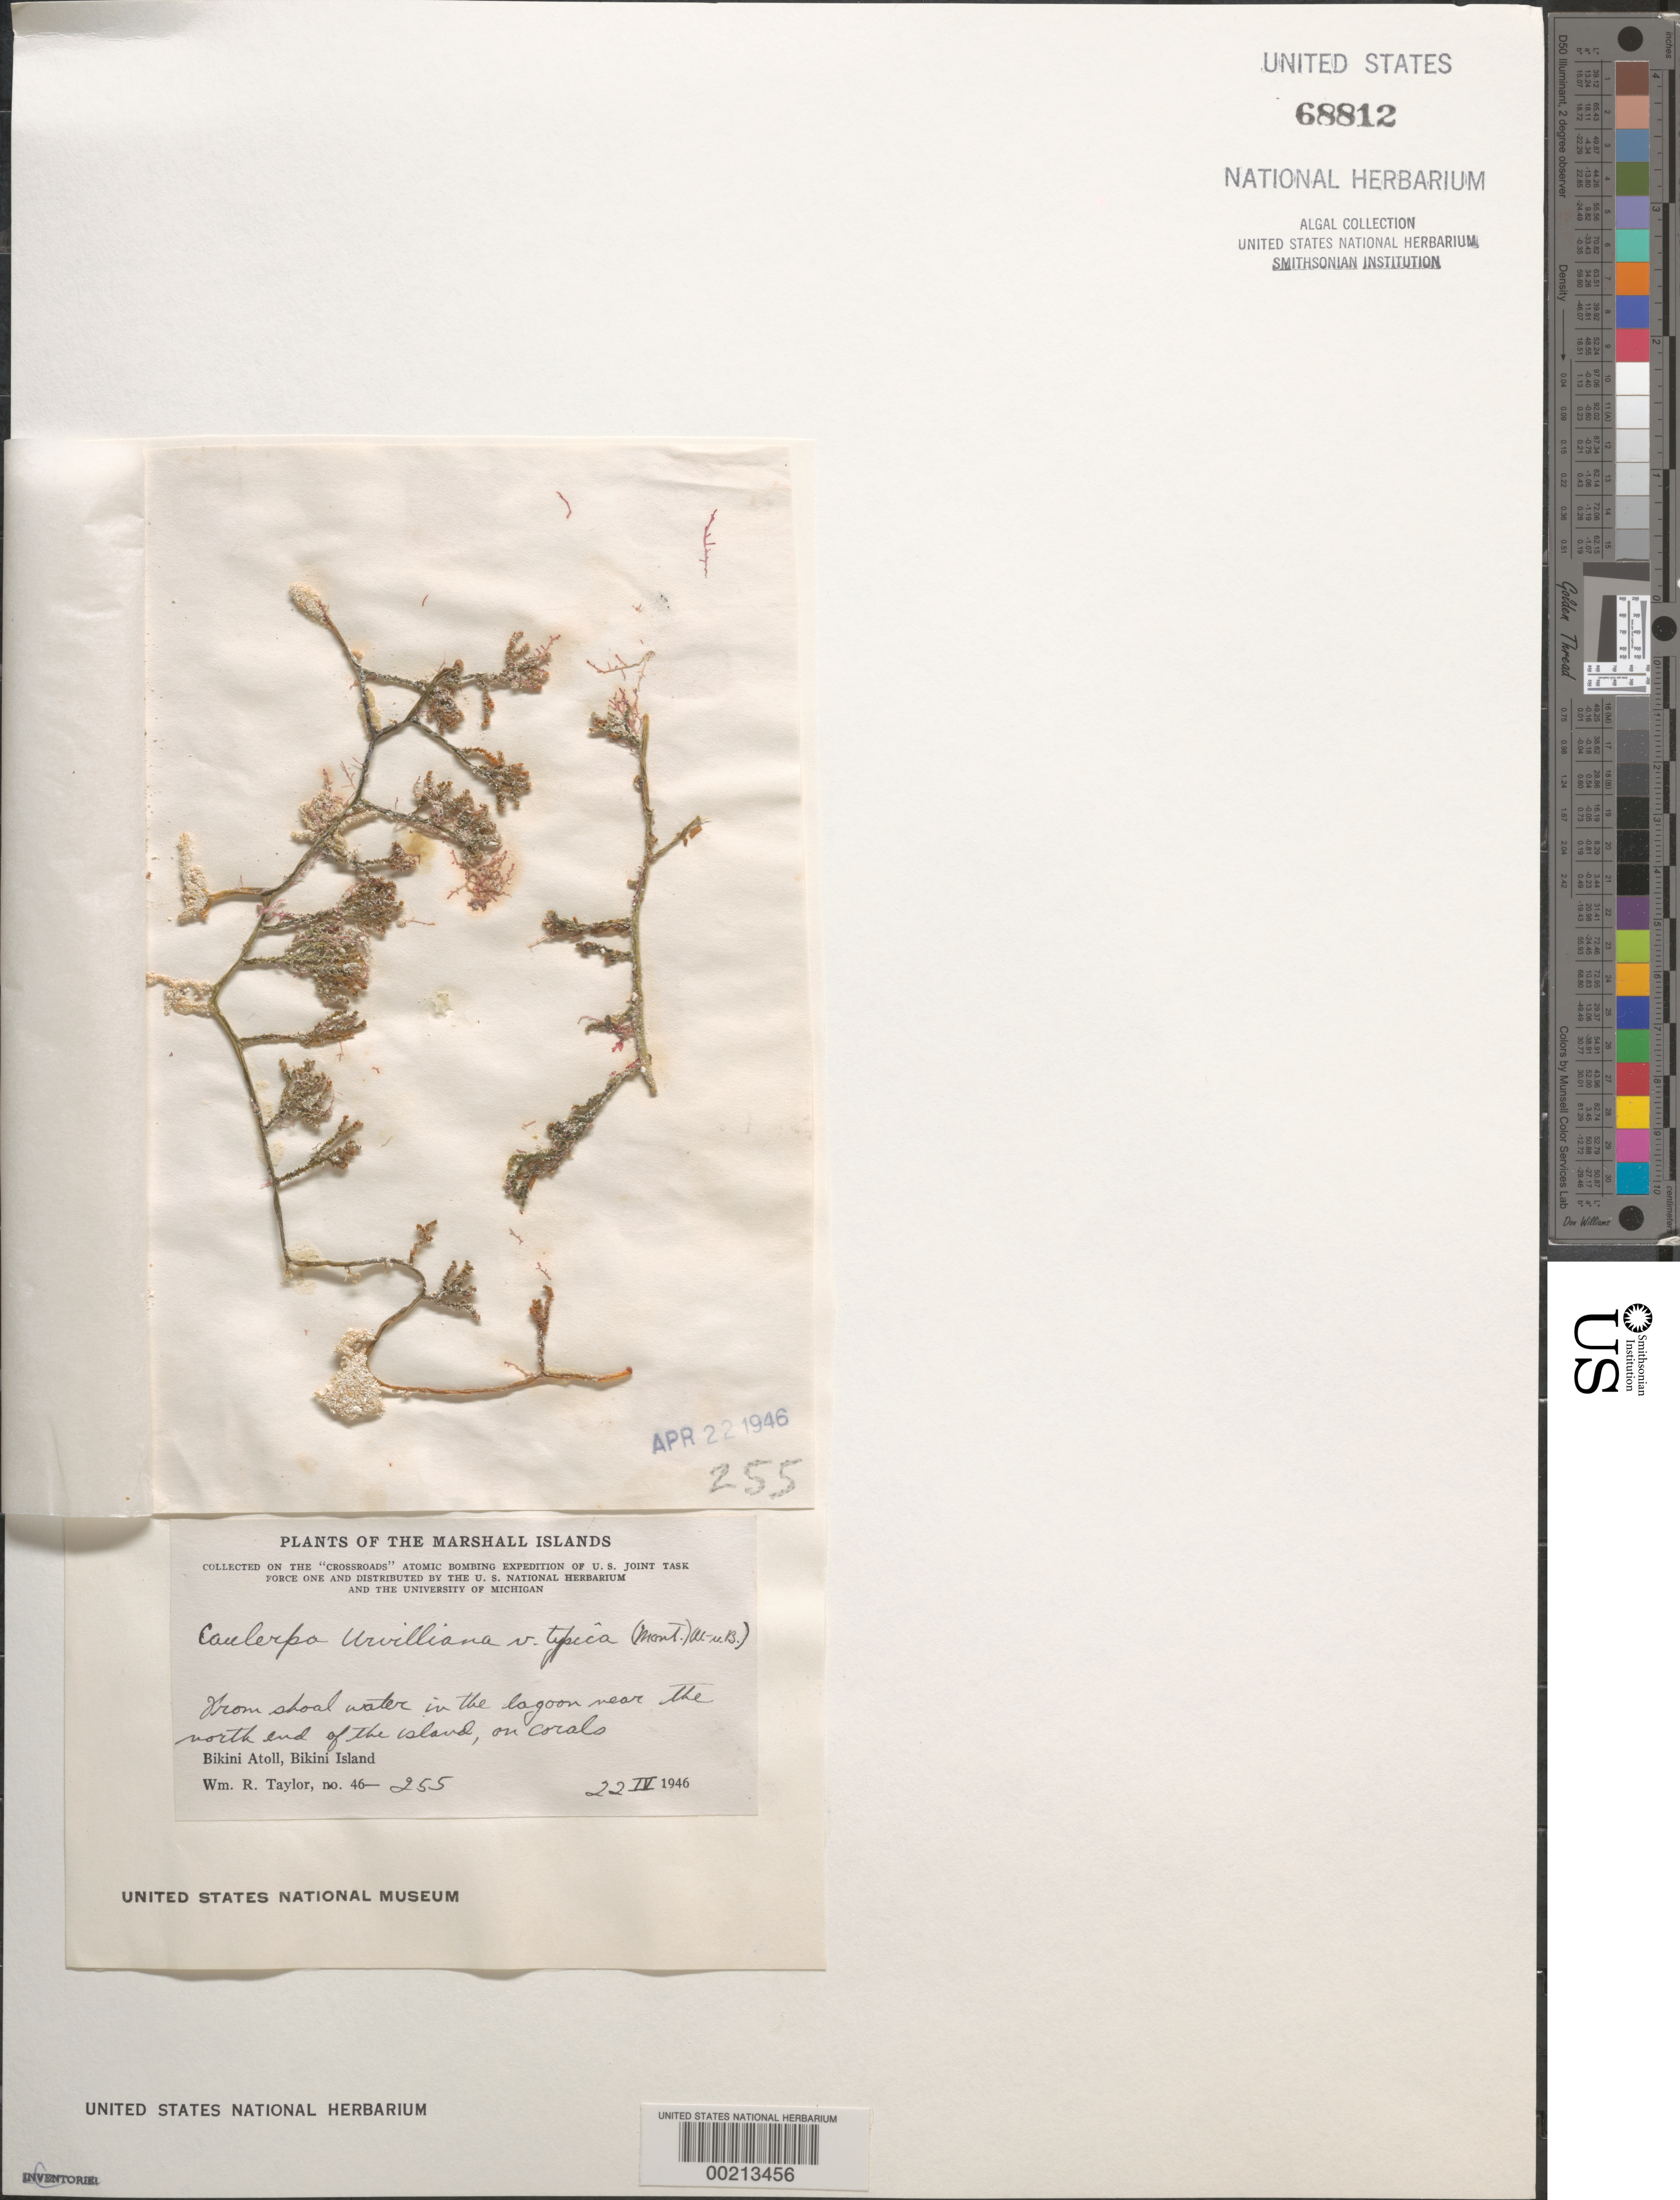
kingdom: Plantae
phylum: Chlorophyta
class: Ulvophyceae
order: Bryopsidales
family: Caulerpaceae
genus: Caulerpa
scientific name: Caulerpa urvilleana var. typica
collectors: W. R. Taylor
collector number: WRT 46-255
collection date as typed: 22 Apr 1946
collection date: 1946-04-22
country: Marshall Islands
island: Bikini Atoll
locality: Bikini Islet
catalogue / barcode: US 68812